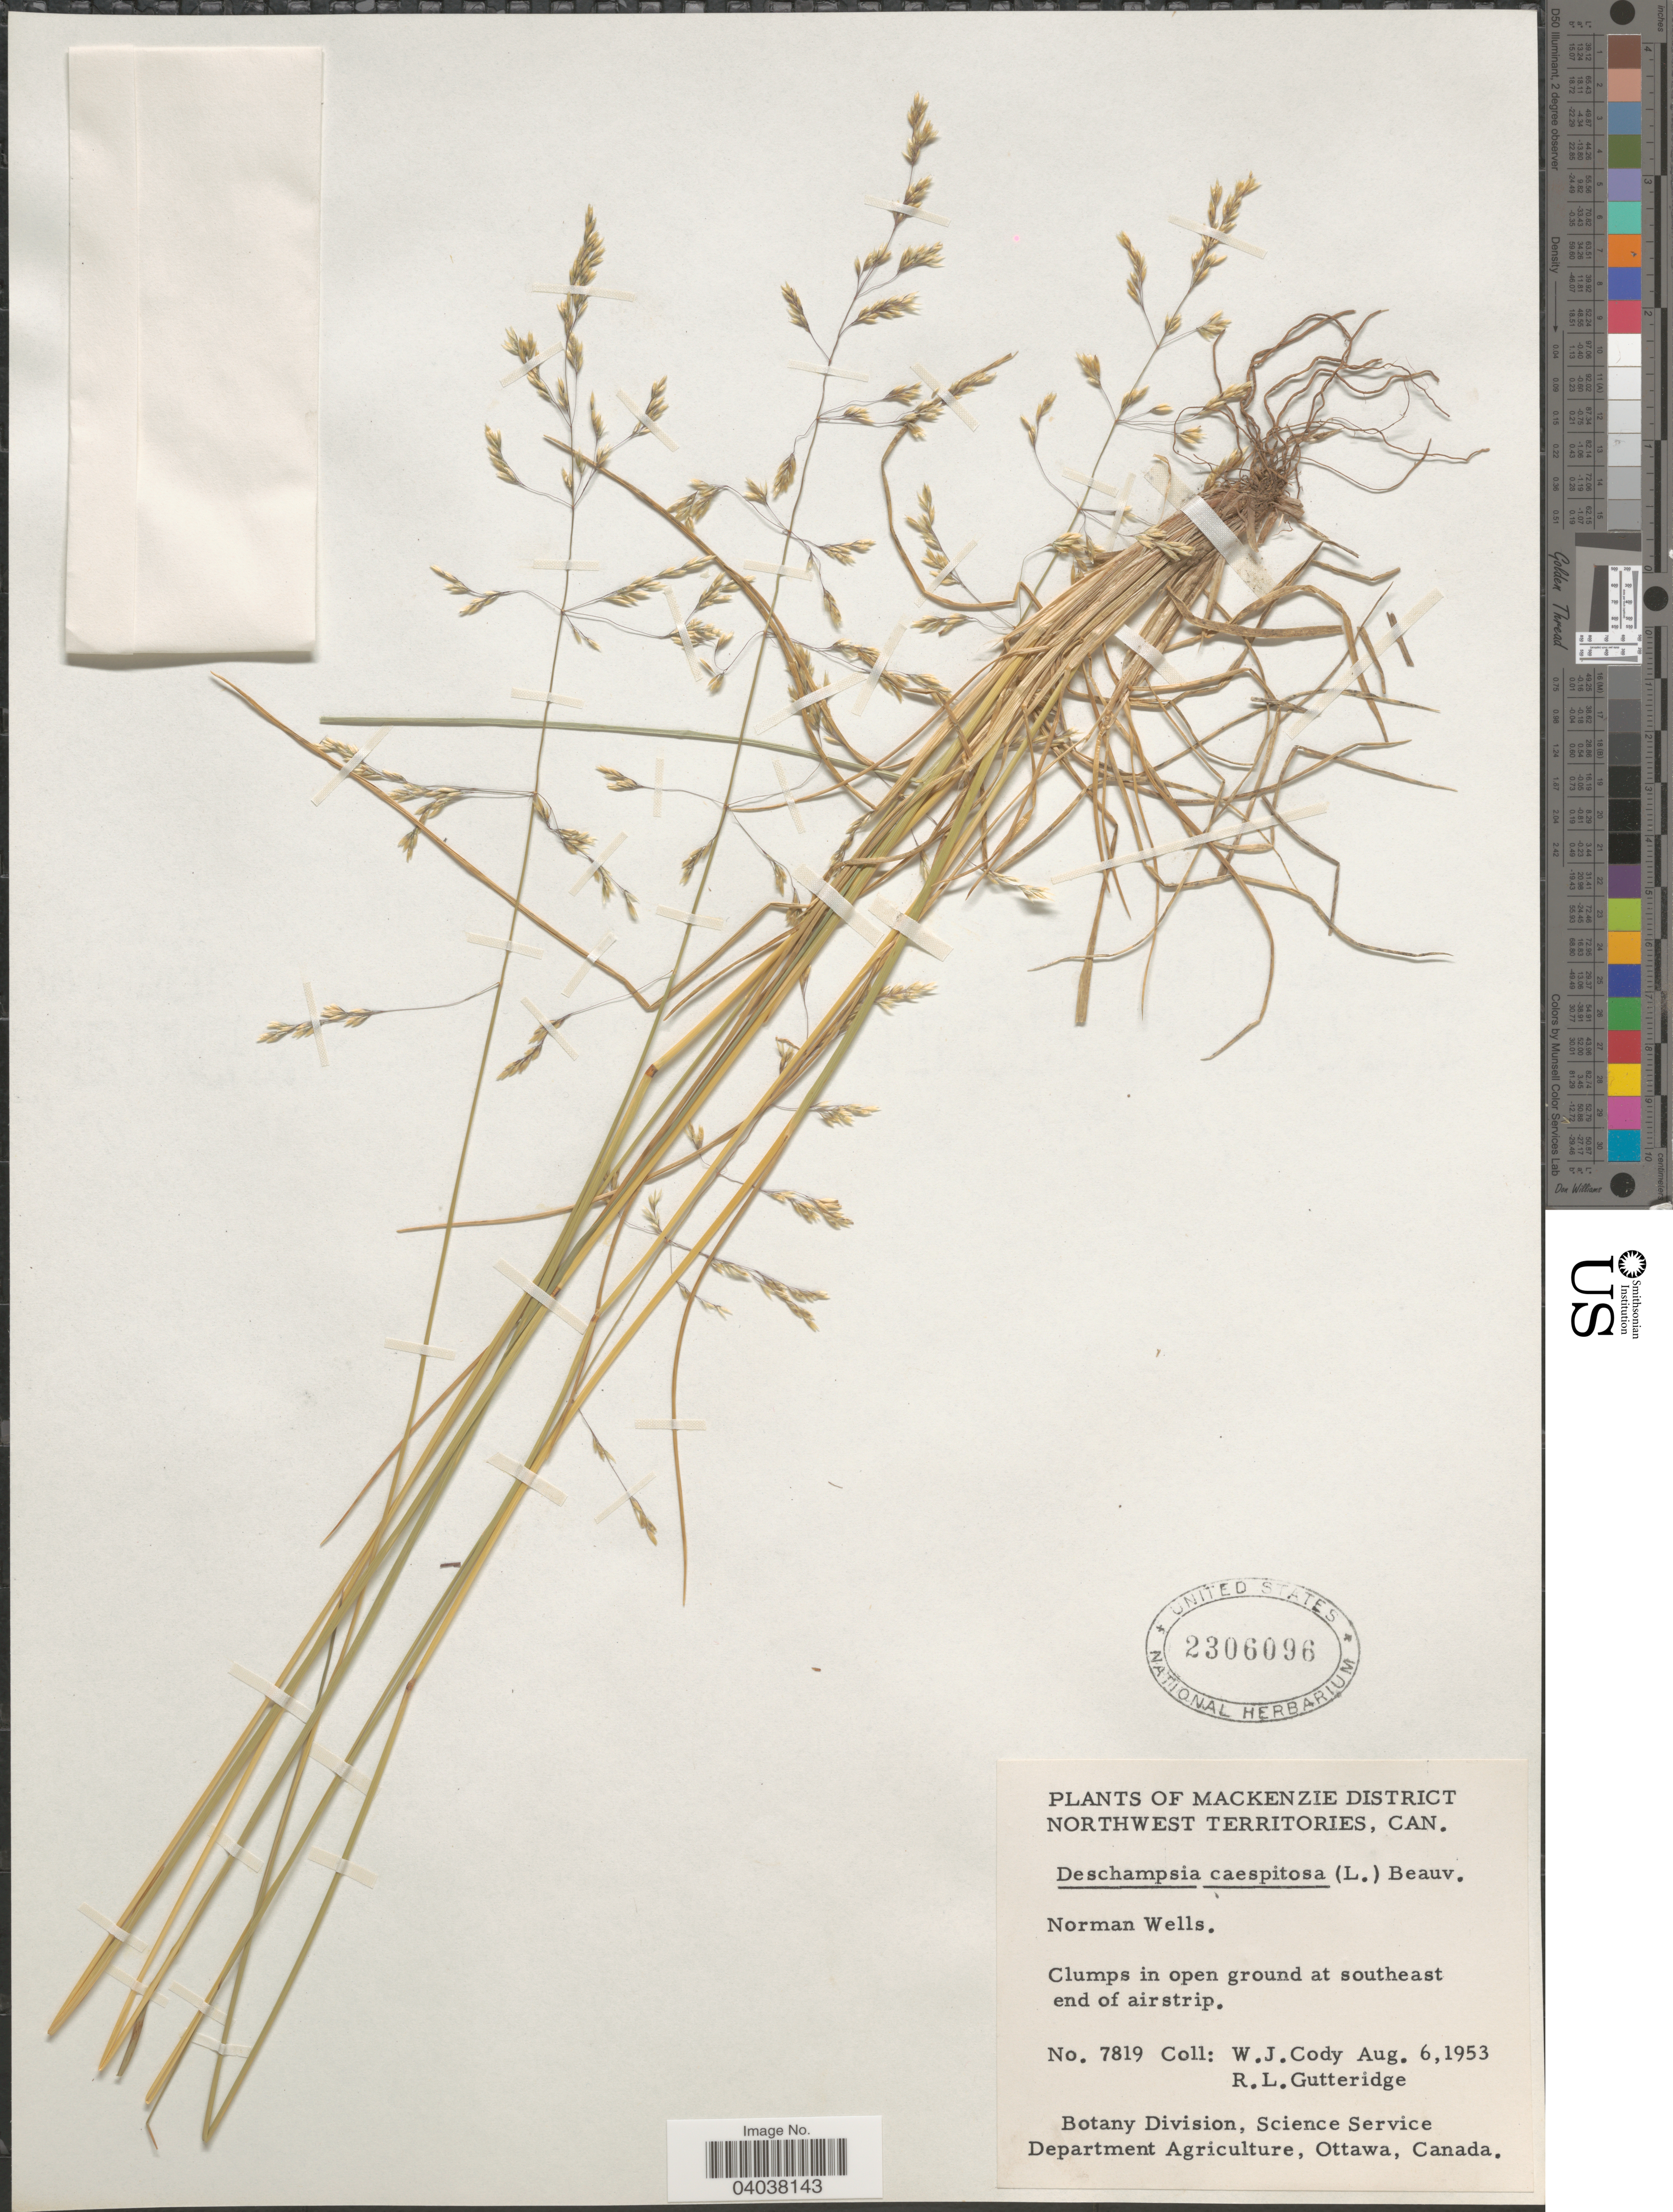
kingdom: Plantae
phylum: Tracheophyta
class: Liliopsida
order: Poales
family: Poaceae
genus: Deschampsia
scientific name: Deschampsia cespitosa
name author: (L.) P. Beauv.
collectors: W. Cody & R. Gutteridge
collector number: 7819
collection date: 1953-08-06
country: Canada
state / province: Northwest Territories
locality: Mackenzie District. Norman Wells. At southeast end of airstrip.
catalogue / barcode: US 2306096